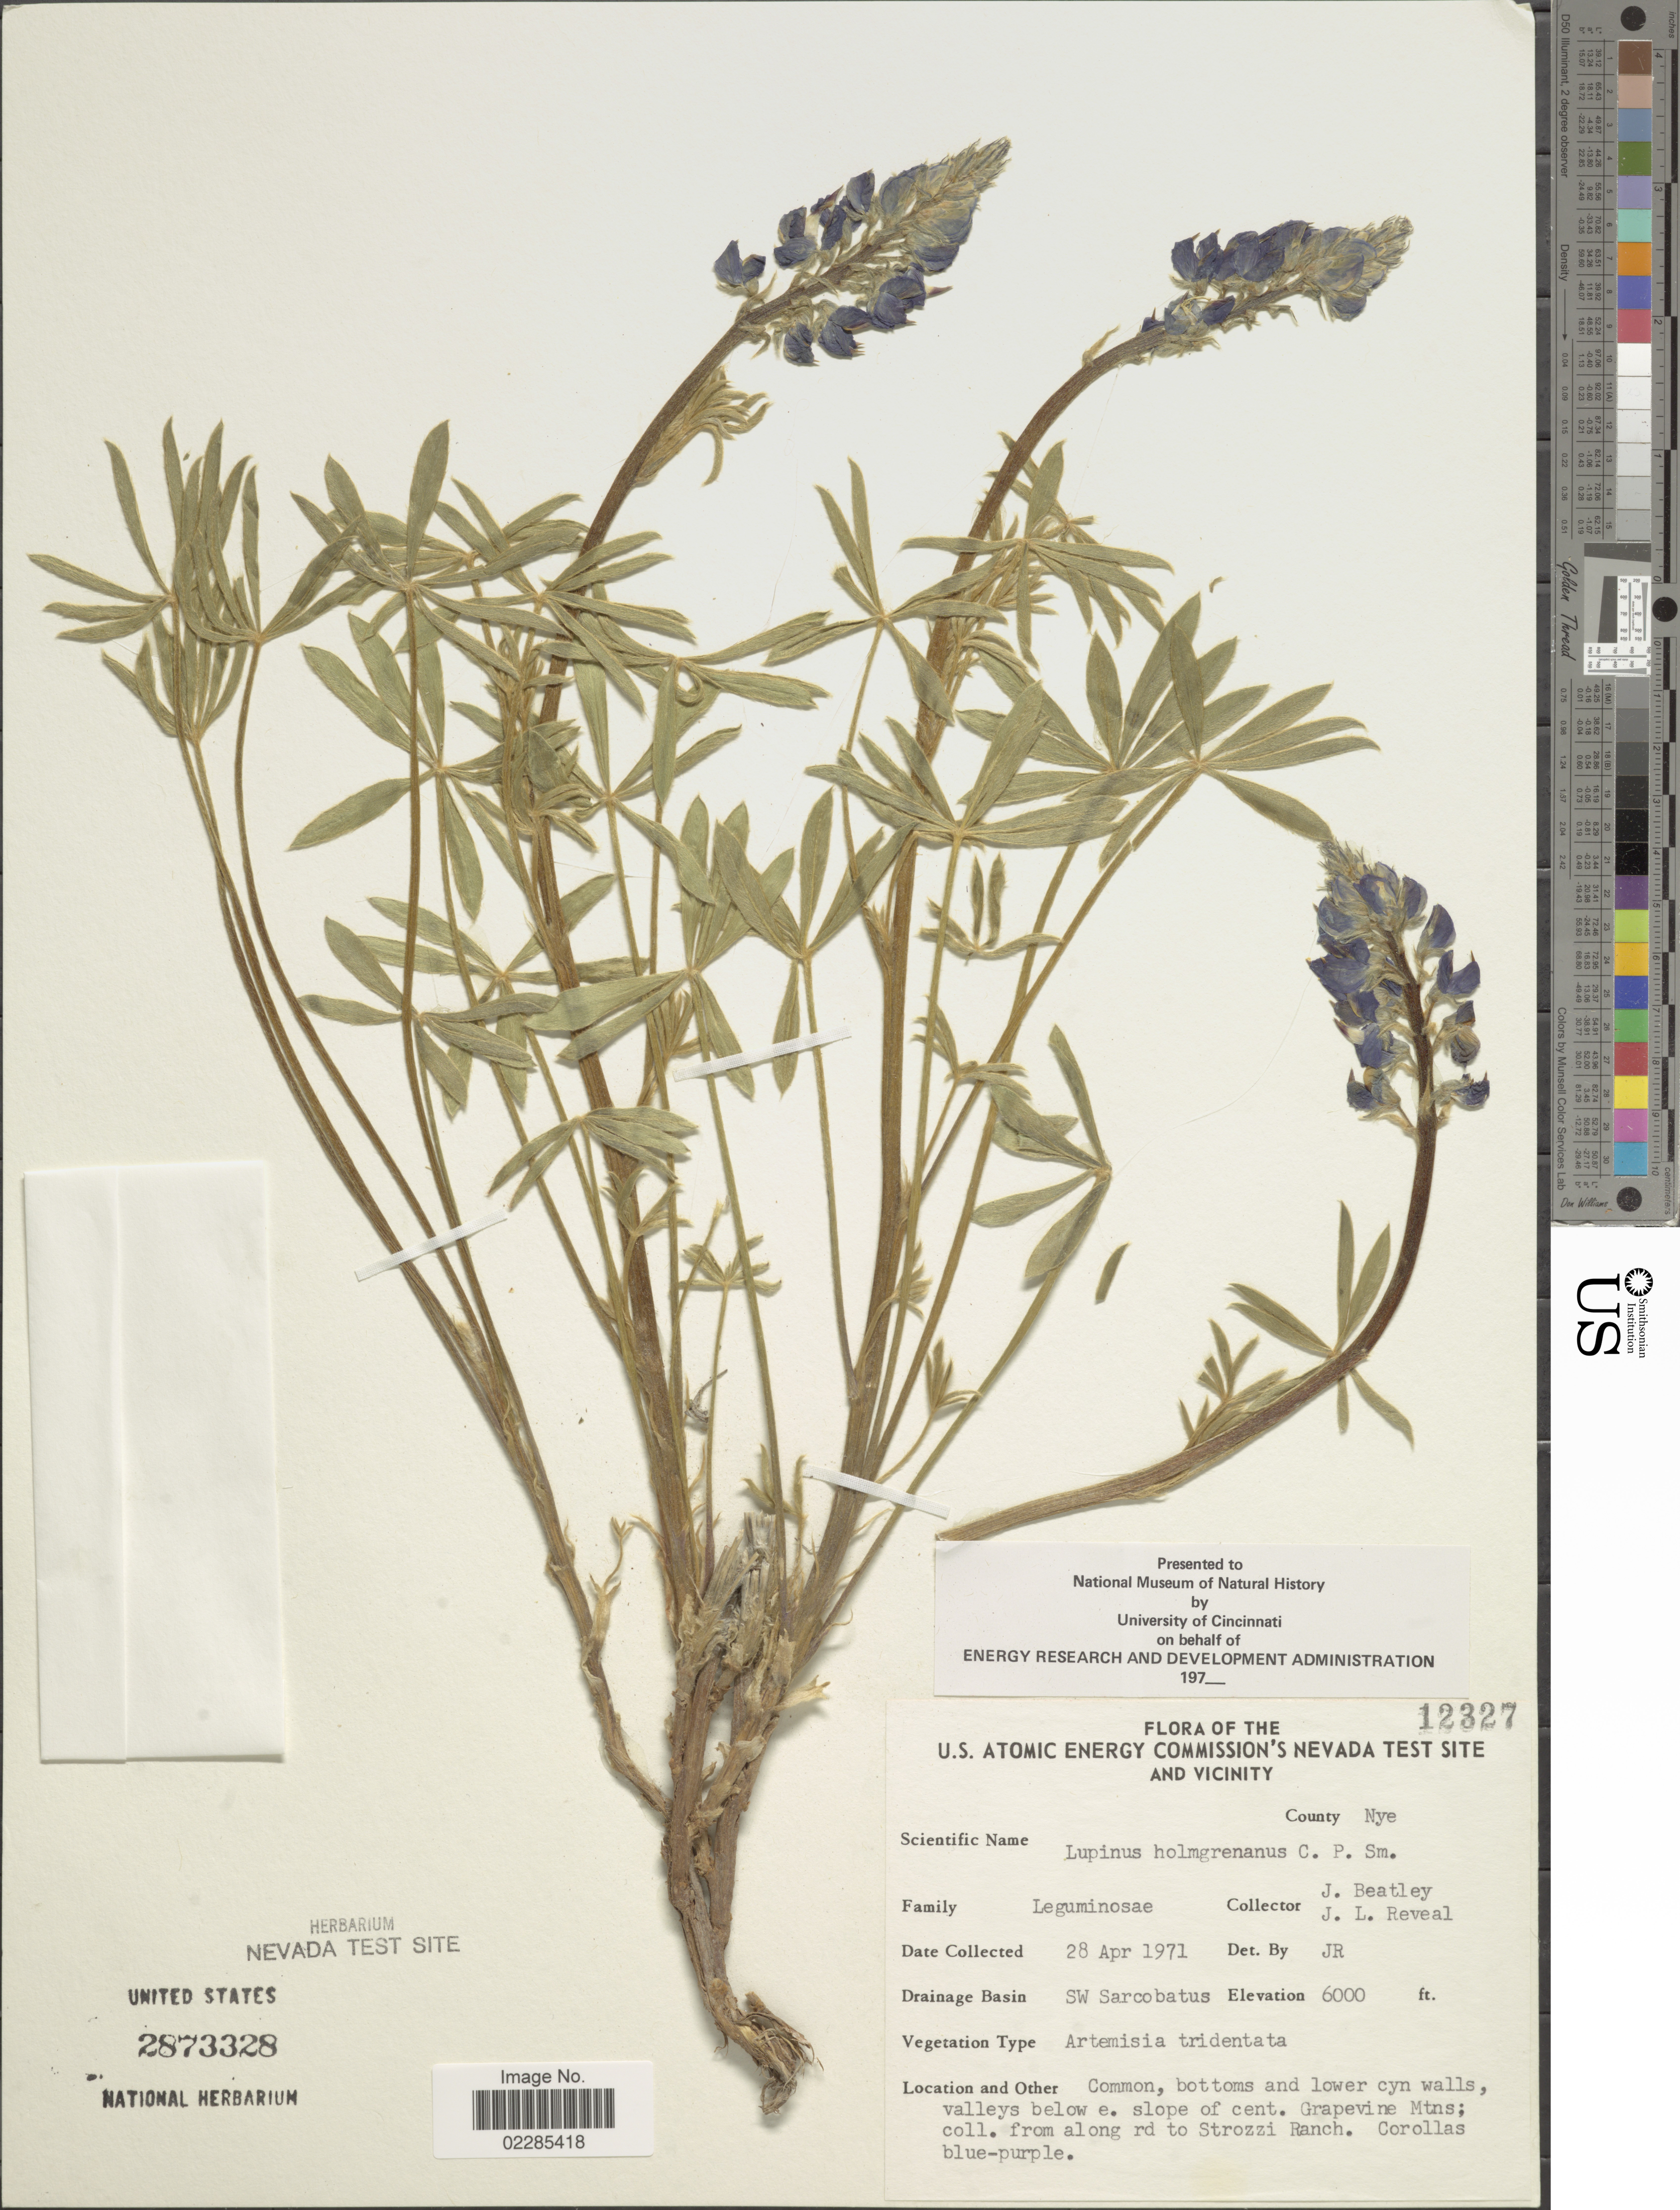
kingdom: Plantae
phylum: Tracheophyta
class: Magnoliopsida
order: Fabales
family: Fabaceae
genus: Lupinus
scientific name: Lupinus wyethii subsp. wyethii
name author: S. Watson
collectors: J. C. Beatley & J. L. Reveal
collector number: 12327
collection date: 1971-04-28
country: United States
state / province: Nevada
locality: U.S. Atomic Energy Commission's Nevada Test Site and Vciinity, County Nye, Drainage Basin SW Sarcobatus, Common, bottoms and lower cyn walls, valleys below e. slope of cent. Grapevine Mtns. coll. from along rd to Strozzi Ranch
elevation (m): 1829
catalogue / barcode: US 2873328